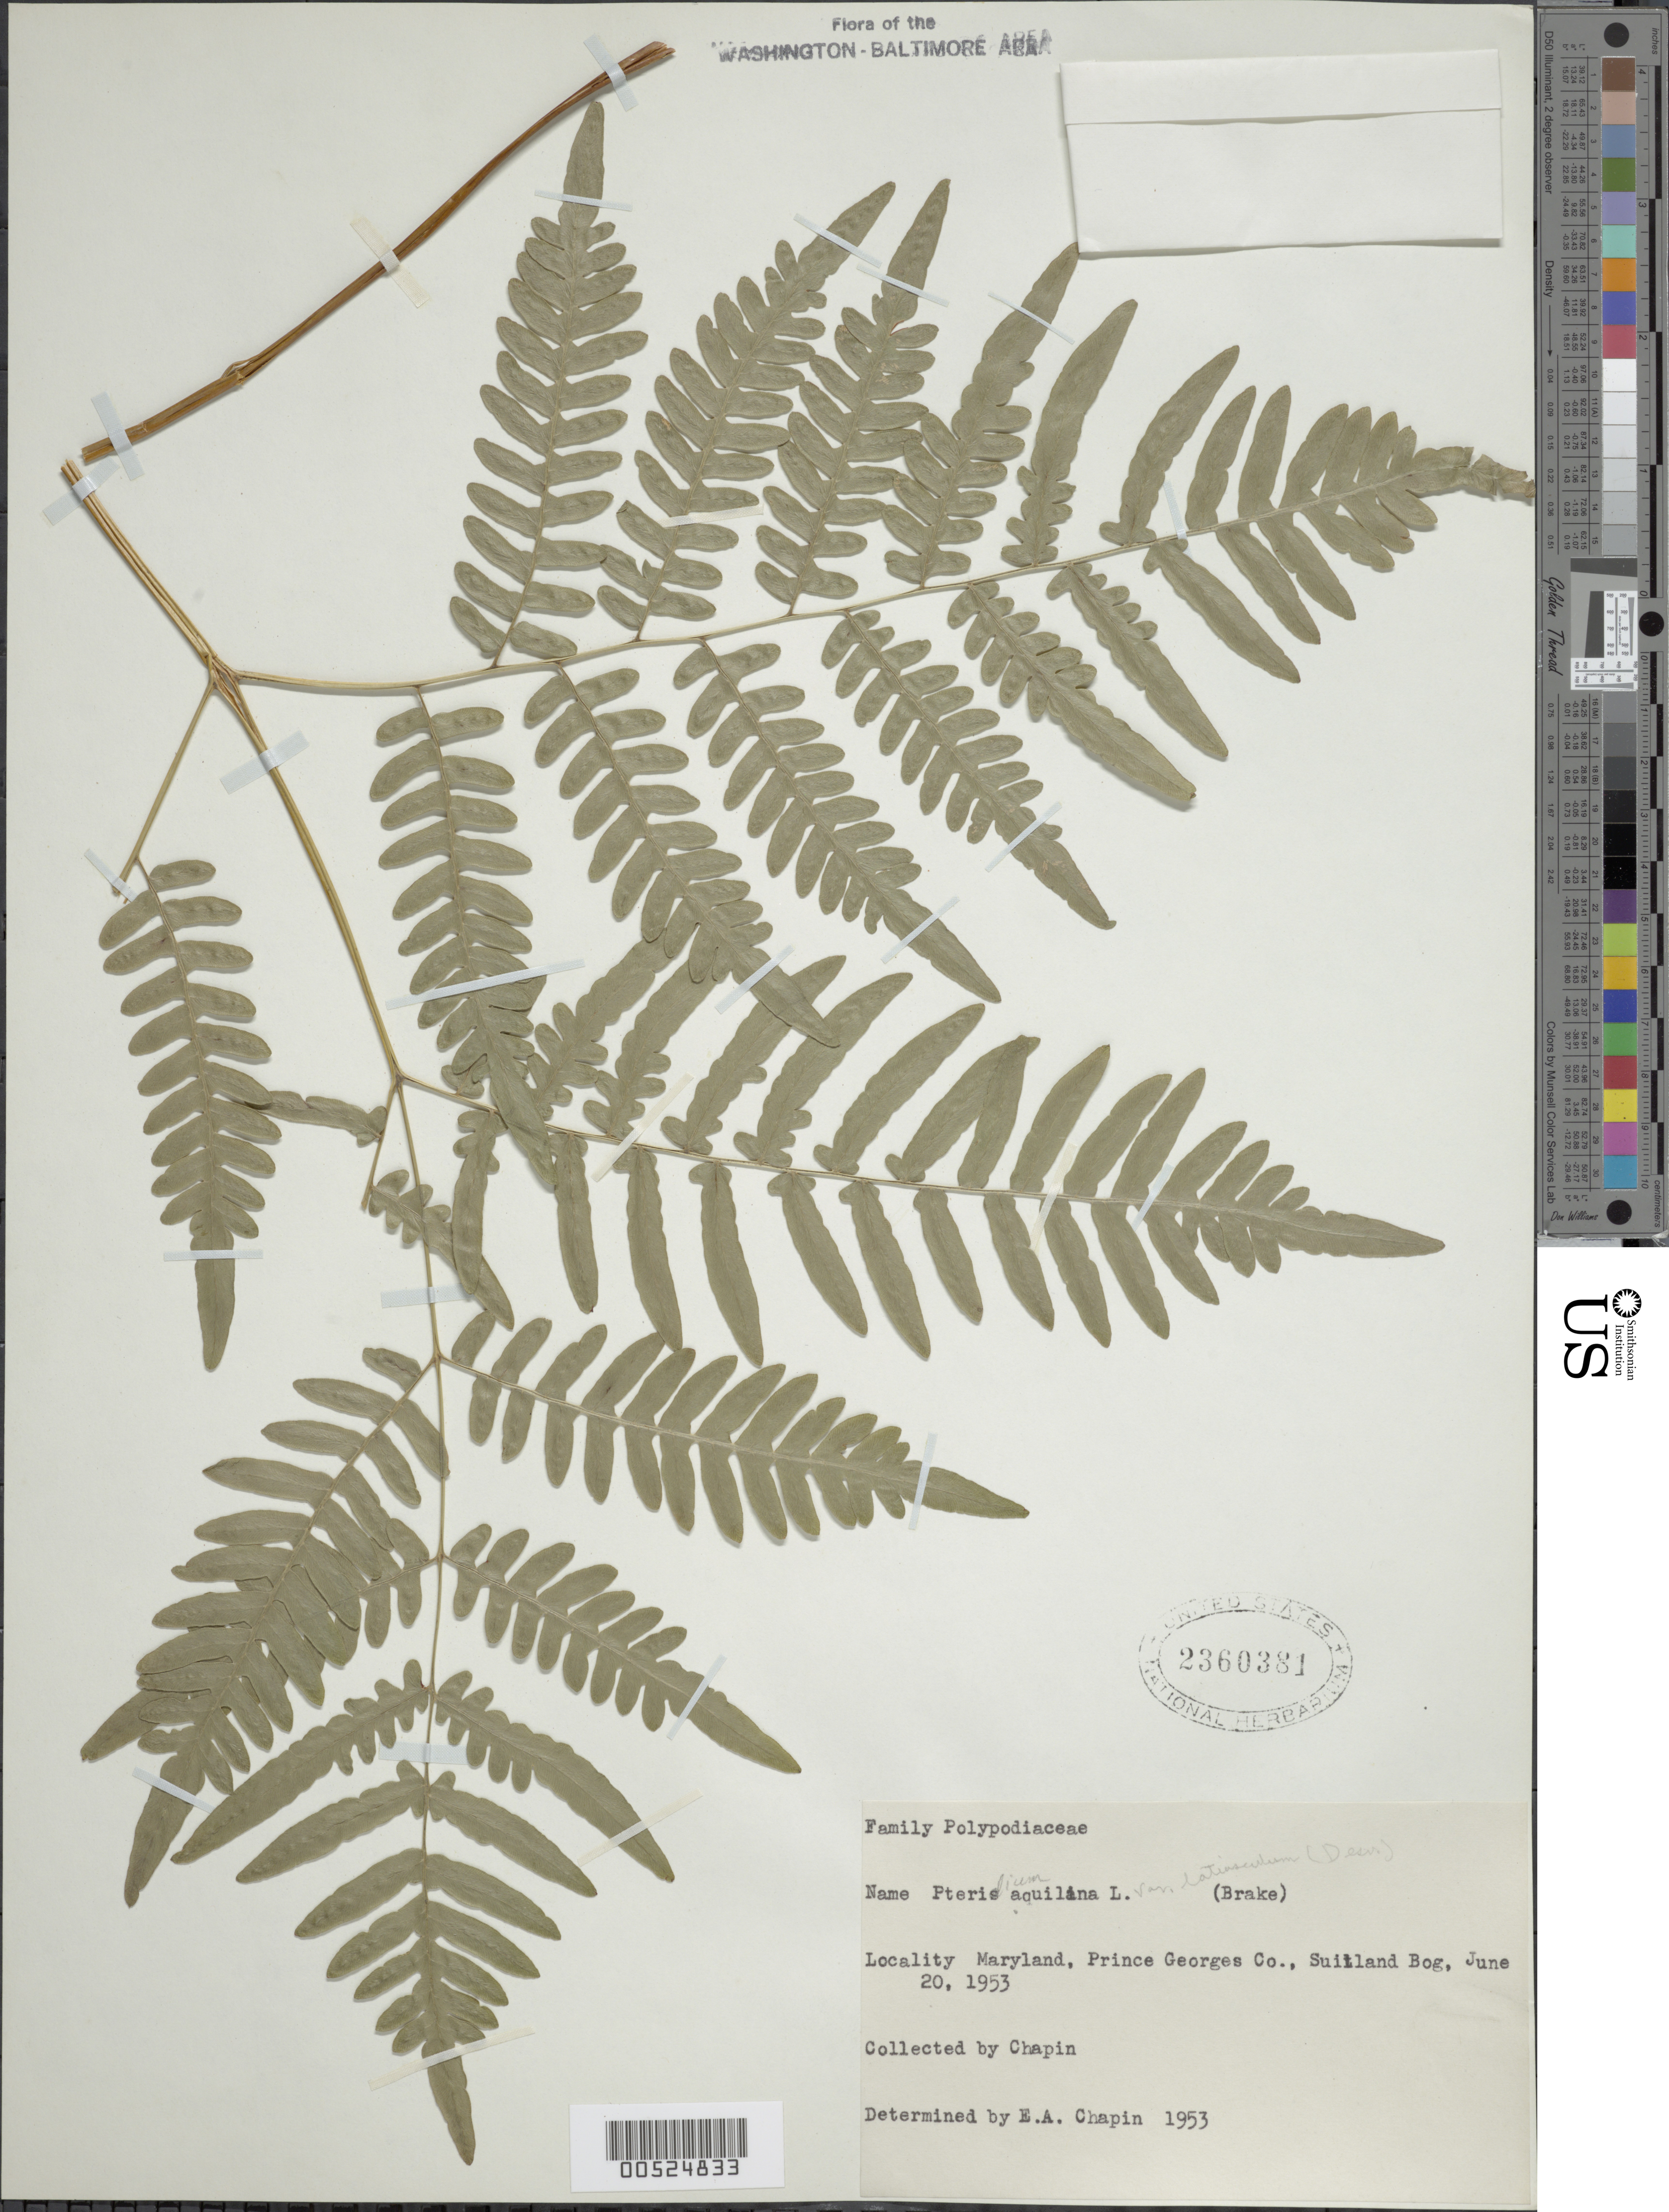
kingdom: Plantae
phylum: Tracheophyta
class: Polypodiopsida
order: Polypodiales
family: Dennstaedtiaceae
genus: Pteridium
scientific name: Pteridium aquilinum var. latiusculum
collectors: E. Chapin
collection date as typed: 20 Jun 1953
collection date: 1953-06-20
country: United States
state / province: Maryland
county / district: Prince George's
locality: Suitland Bog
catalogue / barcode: US 2360381